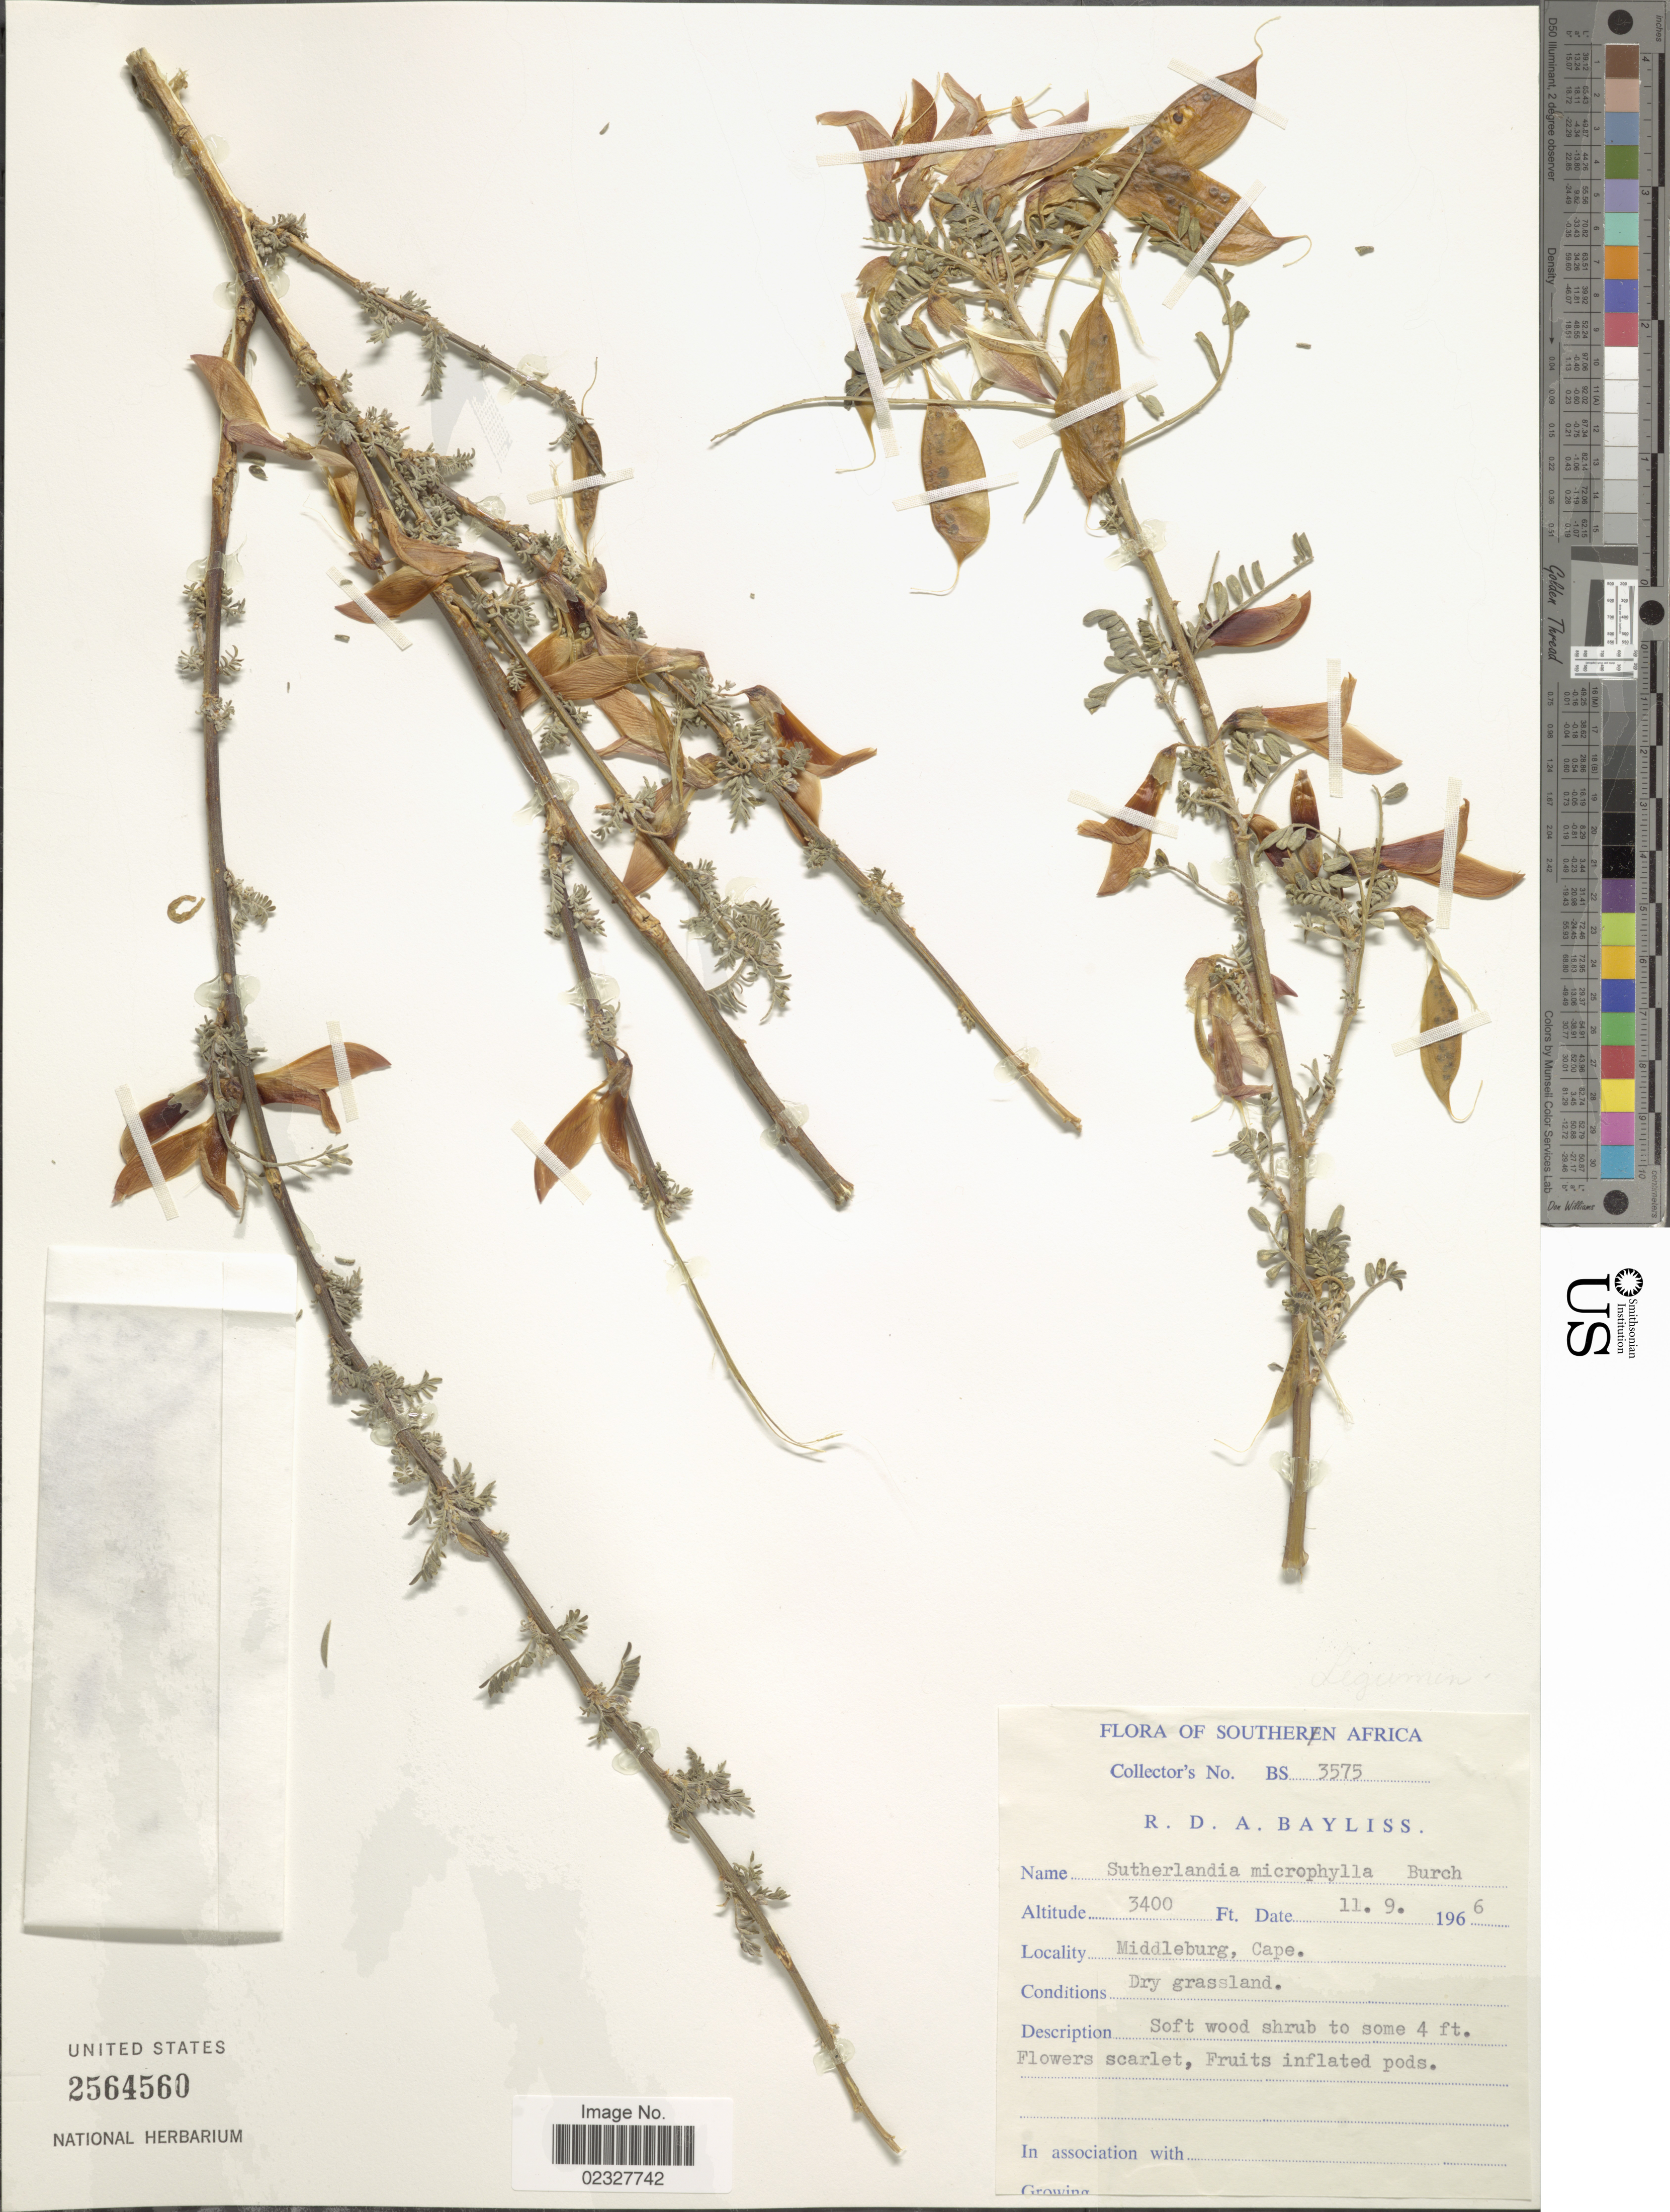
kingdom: Plantae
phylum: Tracheophyta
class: Magnoliopsida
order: Fabales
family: Fabaceae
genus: Sutherlandia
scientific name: Sutherlandia microphylla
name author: Burch. ex DC.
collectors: R. Bayliss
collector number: BS3575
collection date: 1966-09-11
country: South Africa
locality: Middleburg, Cape.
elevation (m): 1036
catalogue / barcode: US 2564560